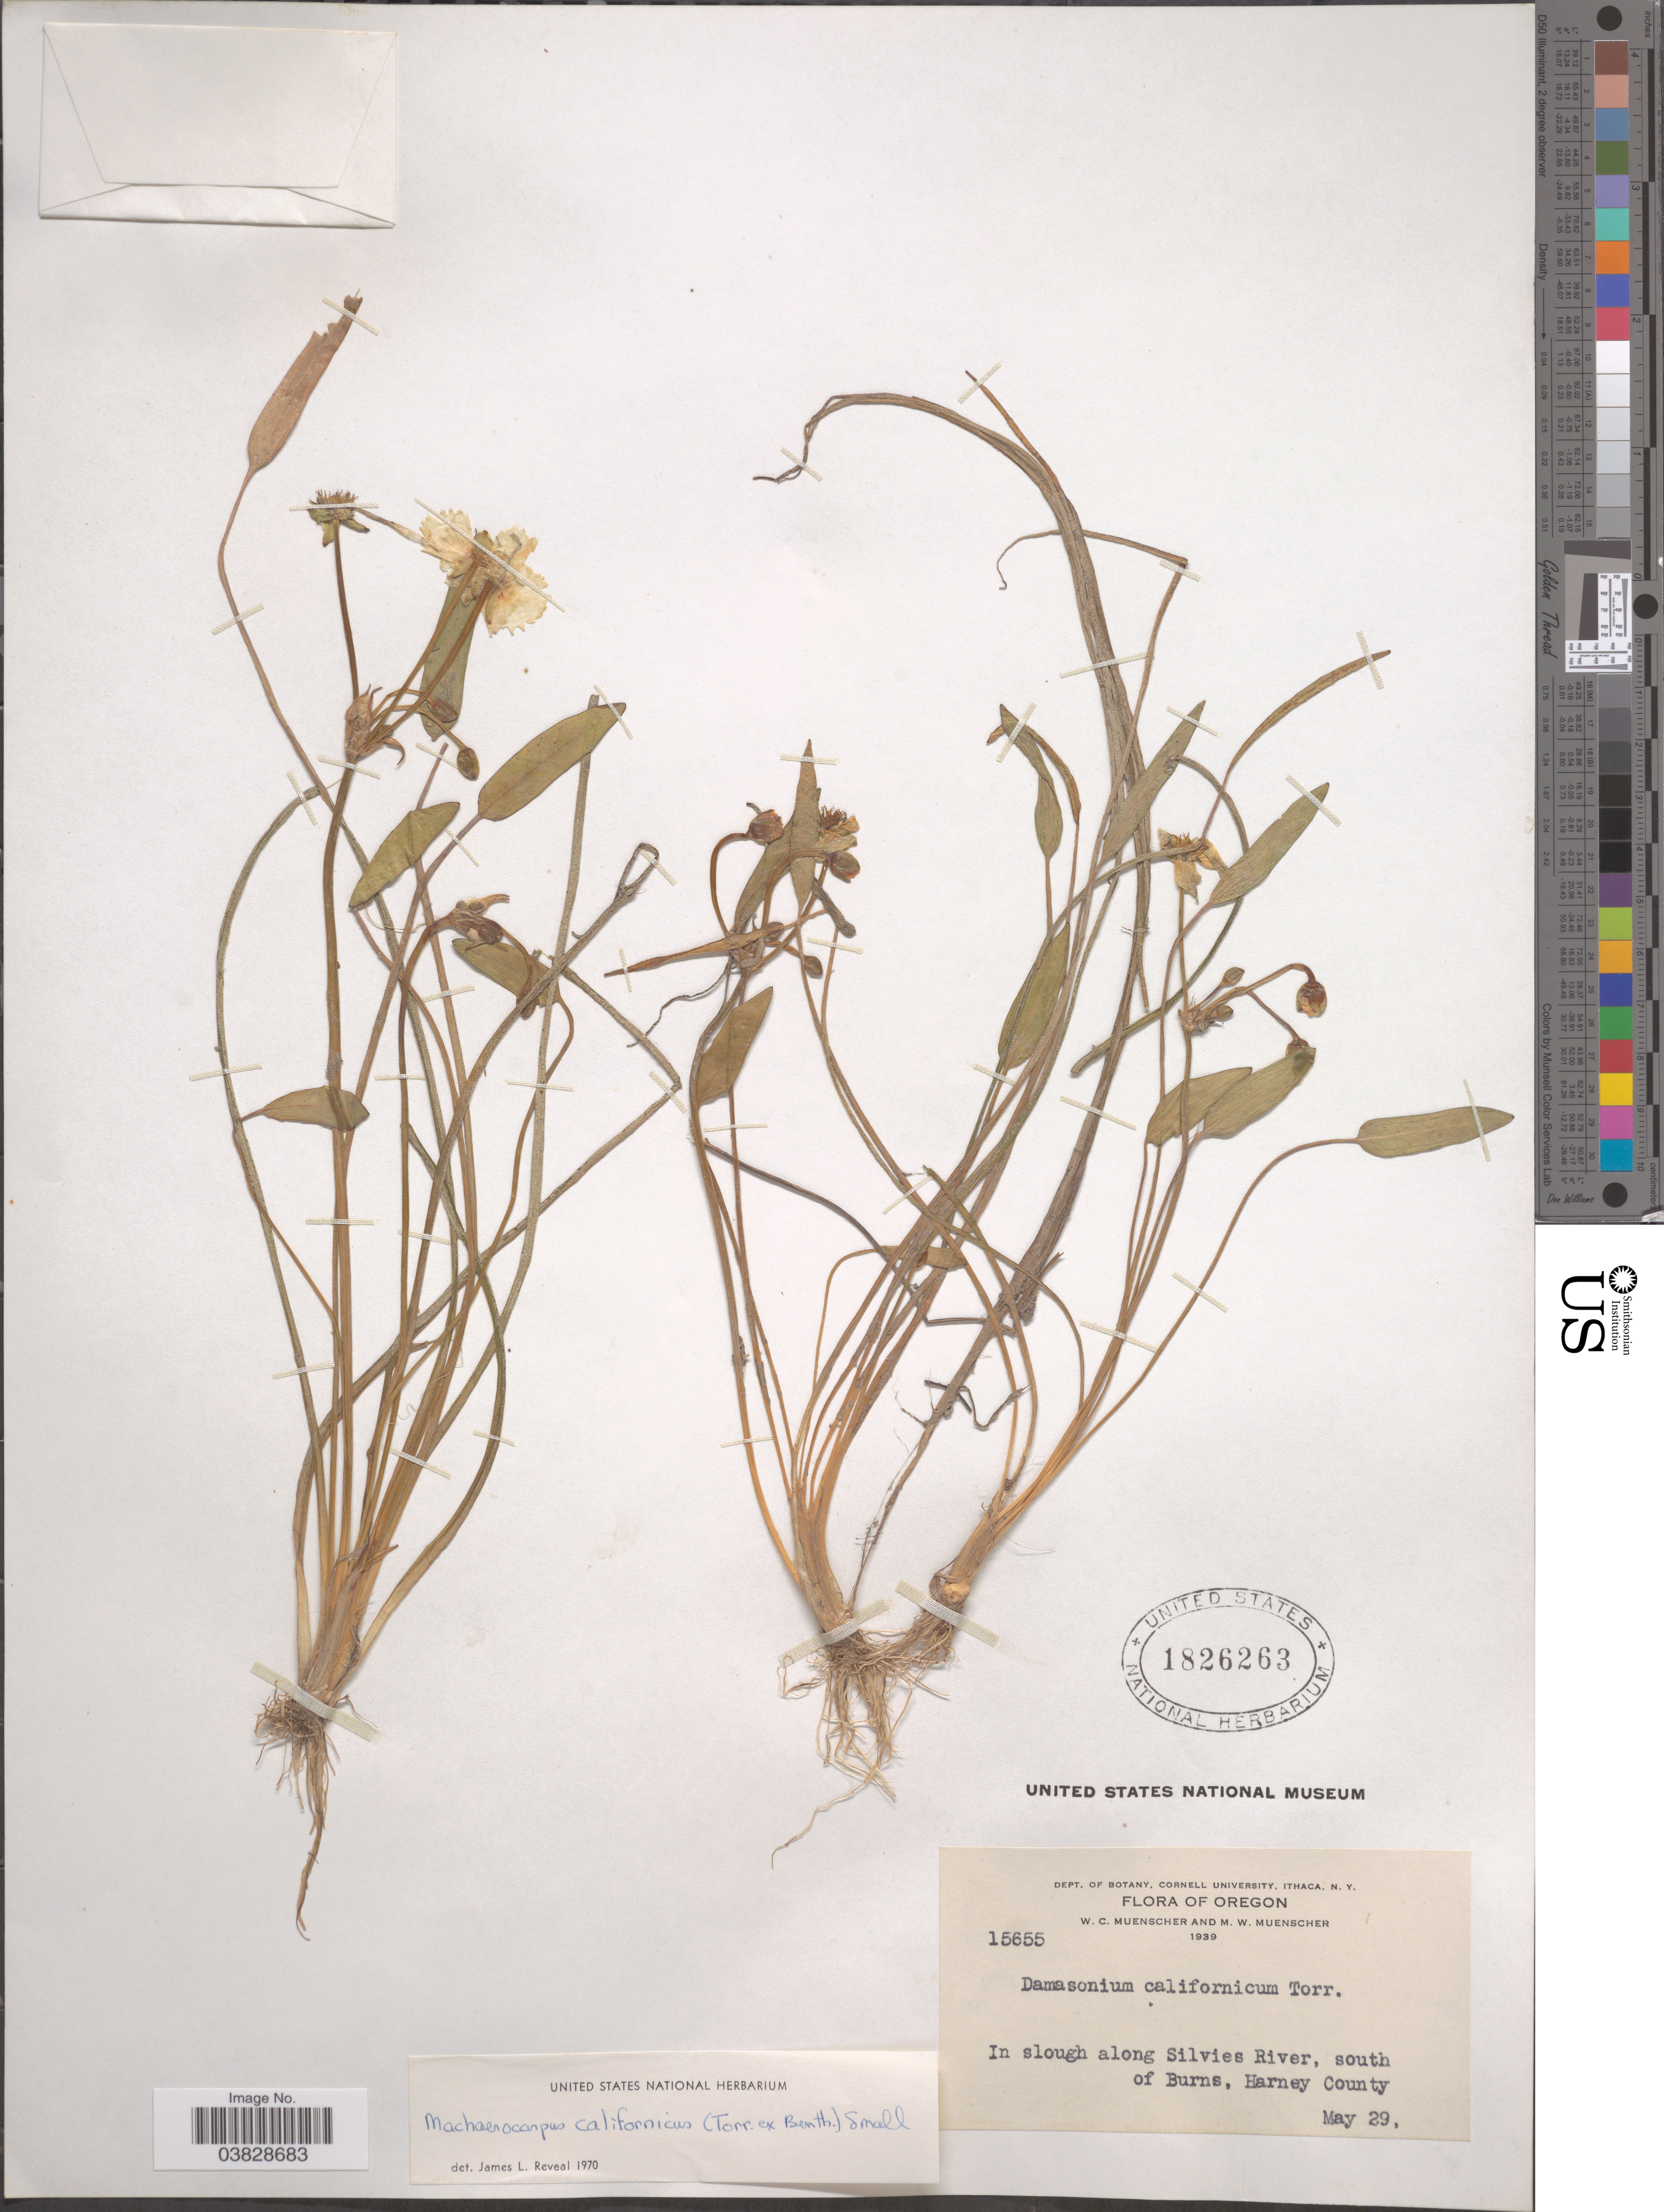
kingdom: Plantae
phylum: Tracheophyta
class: Liliopsida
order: Alismatales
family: Alismataceae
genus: Damasonium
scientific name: Damasonium californicum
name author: Torr.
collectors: W. Muenscher & M. Muenscher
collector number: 15655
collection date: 1939-05-29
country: United States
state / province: Oregon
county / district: Harney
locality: In slough along Silvies River, south of Burns, Harney County.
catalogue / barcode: US 1826263